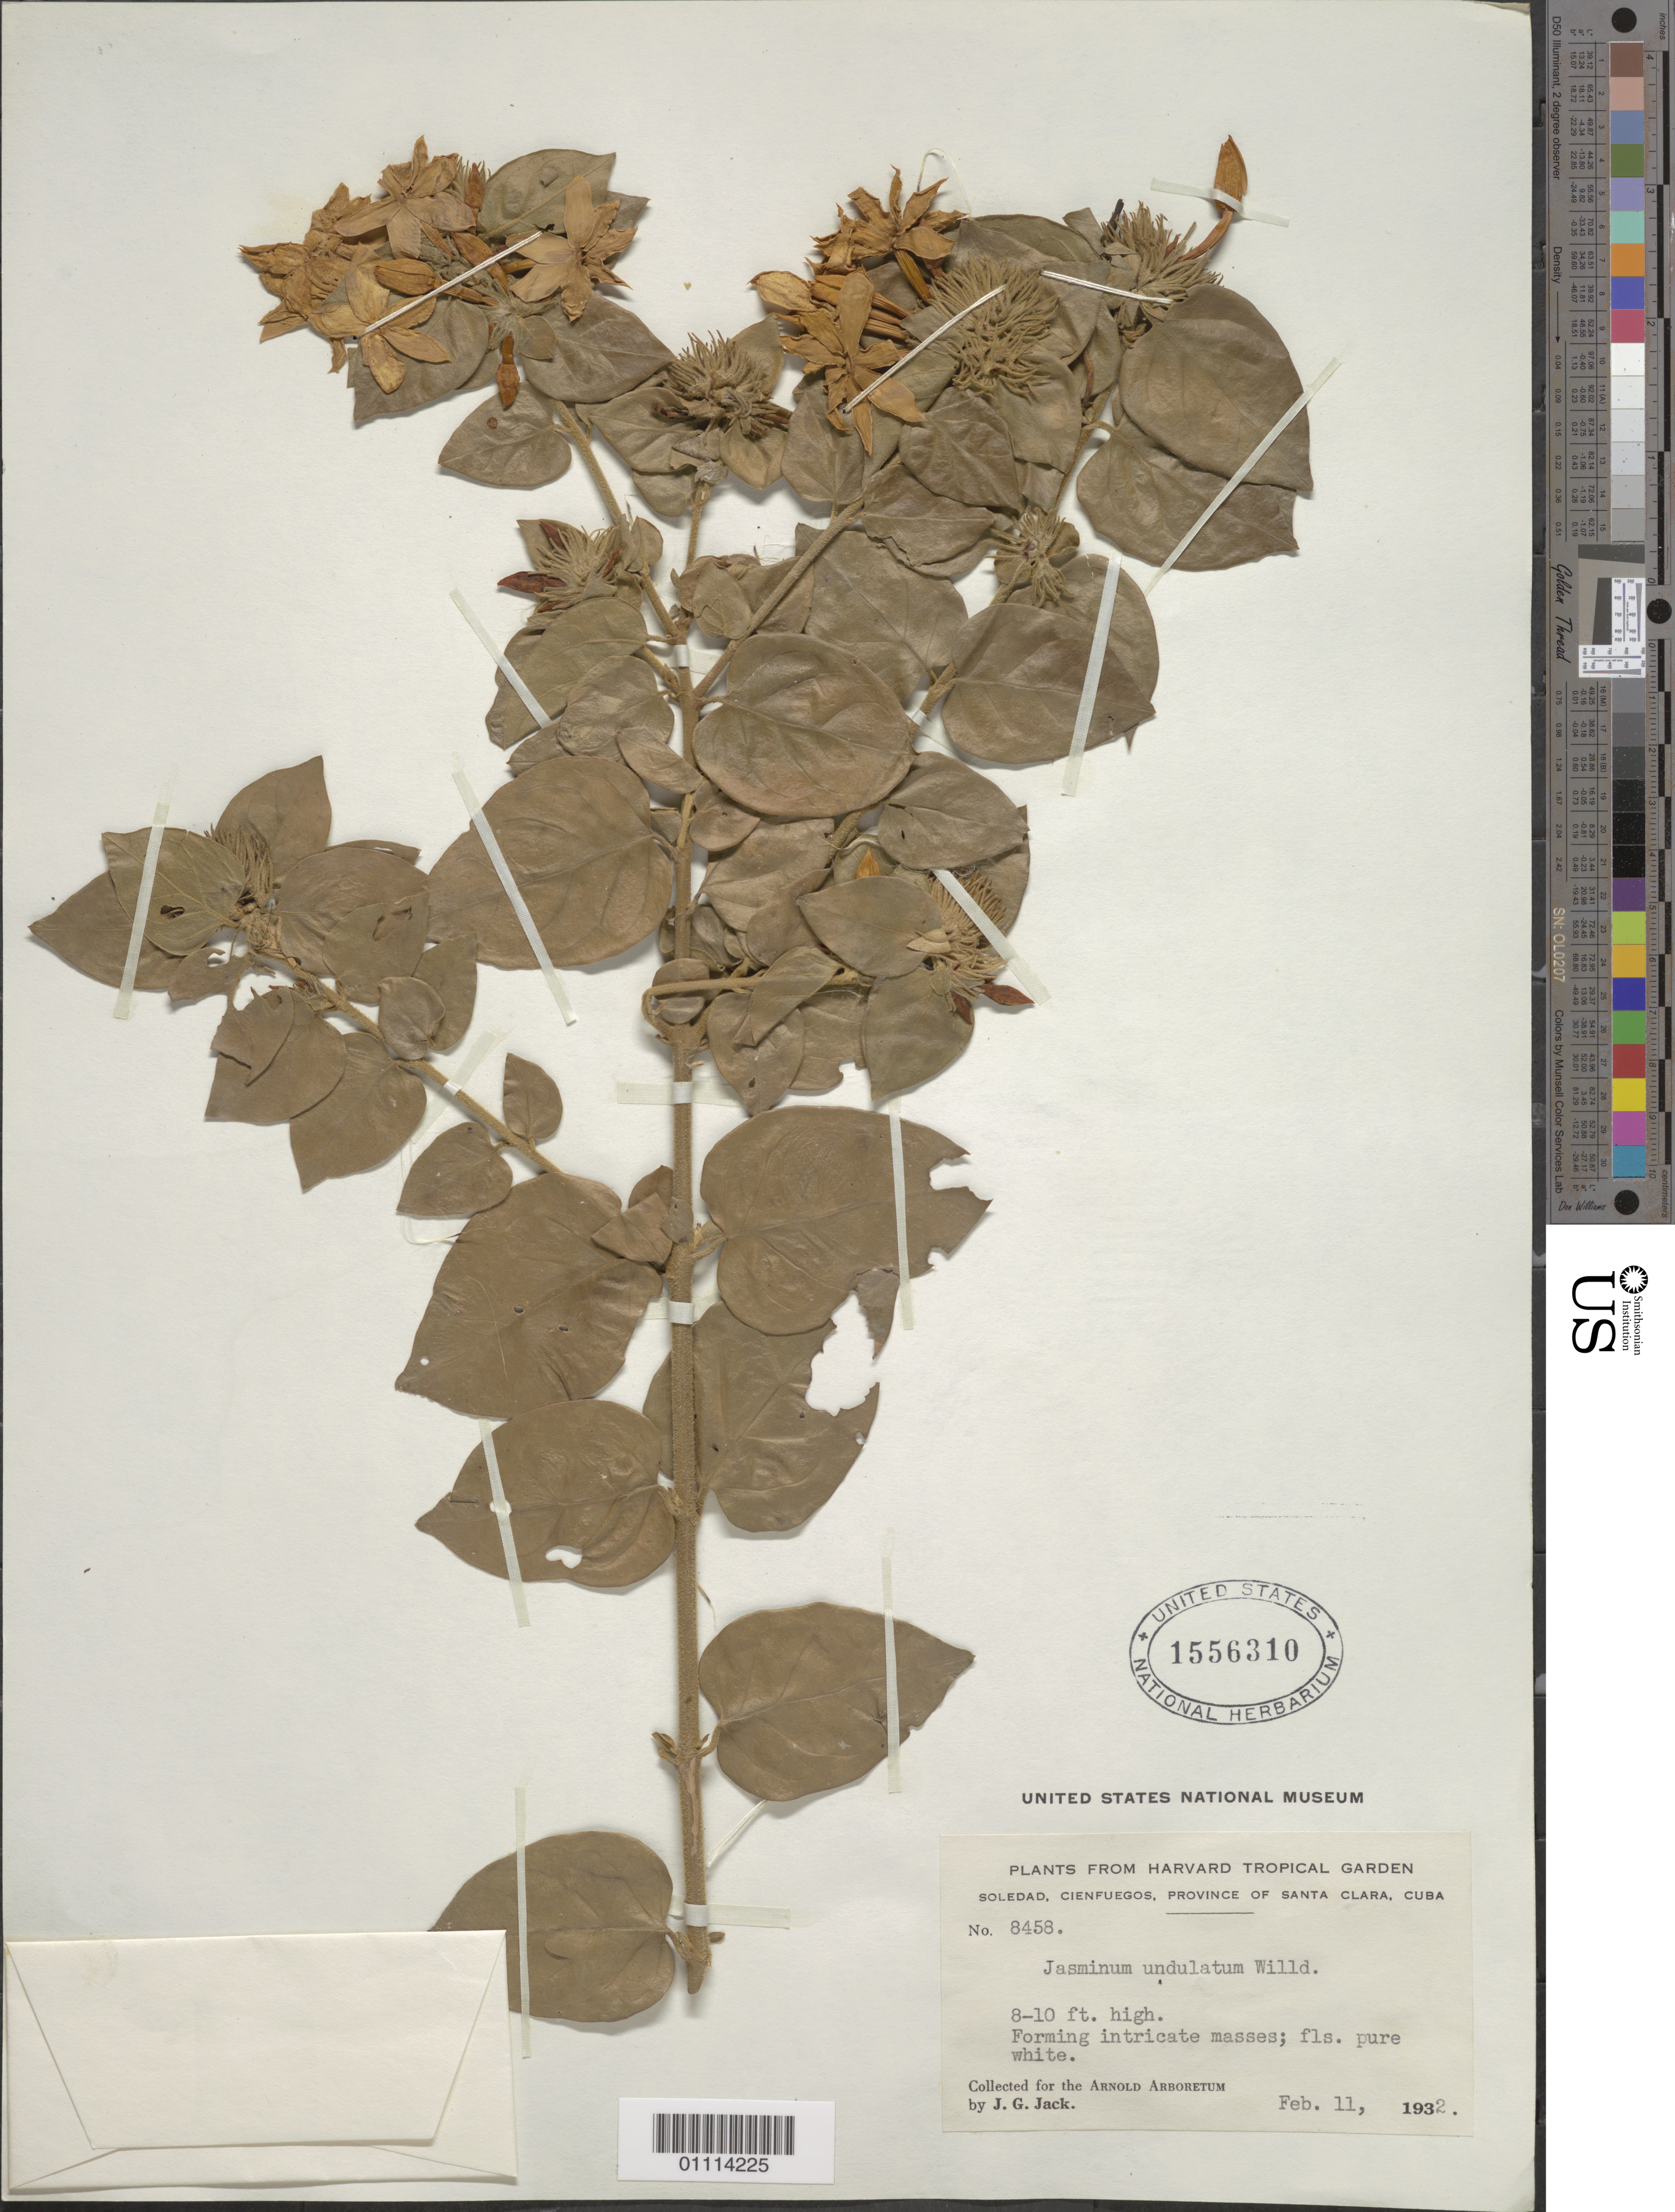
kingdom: Plantae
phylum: Tracheophyta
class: Magnoliopsida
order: Lamiales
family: Oleaceae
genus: Jasminum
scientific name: Jasminum multiflorum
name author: (Burm. f.) Andrews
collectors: J. G. Jack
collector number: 8458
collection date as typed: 11 Feb 1932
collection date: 1932-02-11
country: Cuba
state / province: Cienfuegos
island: Cuba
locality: Soledad, Cienfuegos, Province of Santa Clara, Cuba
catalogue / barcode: US 1556310